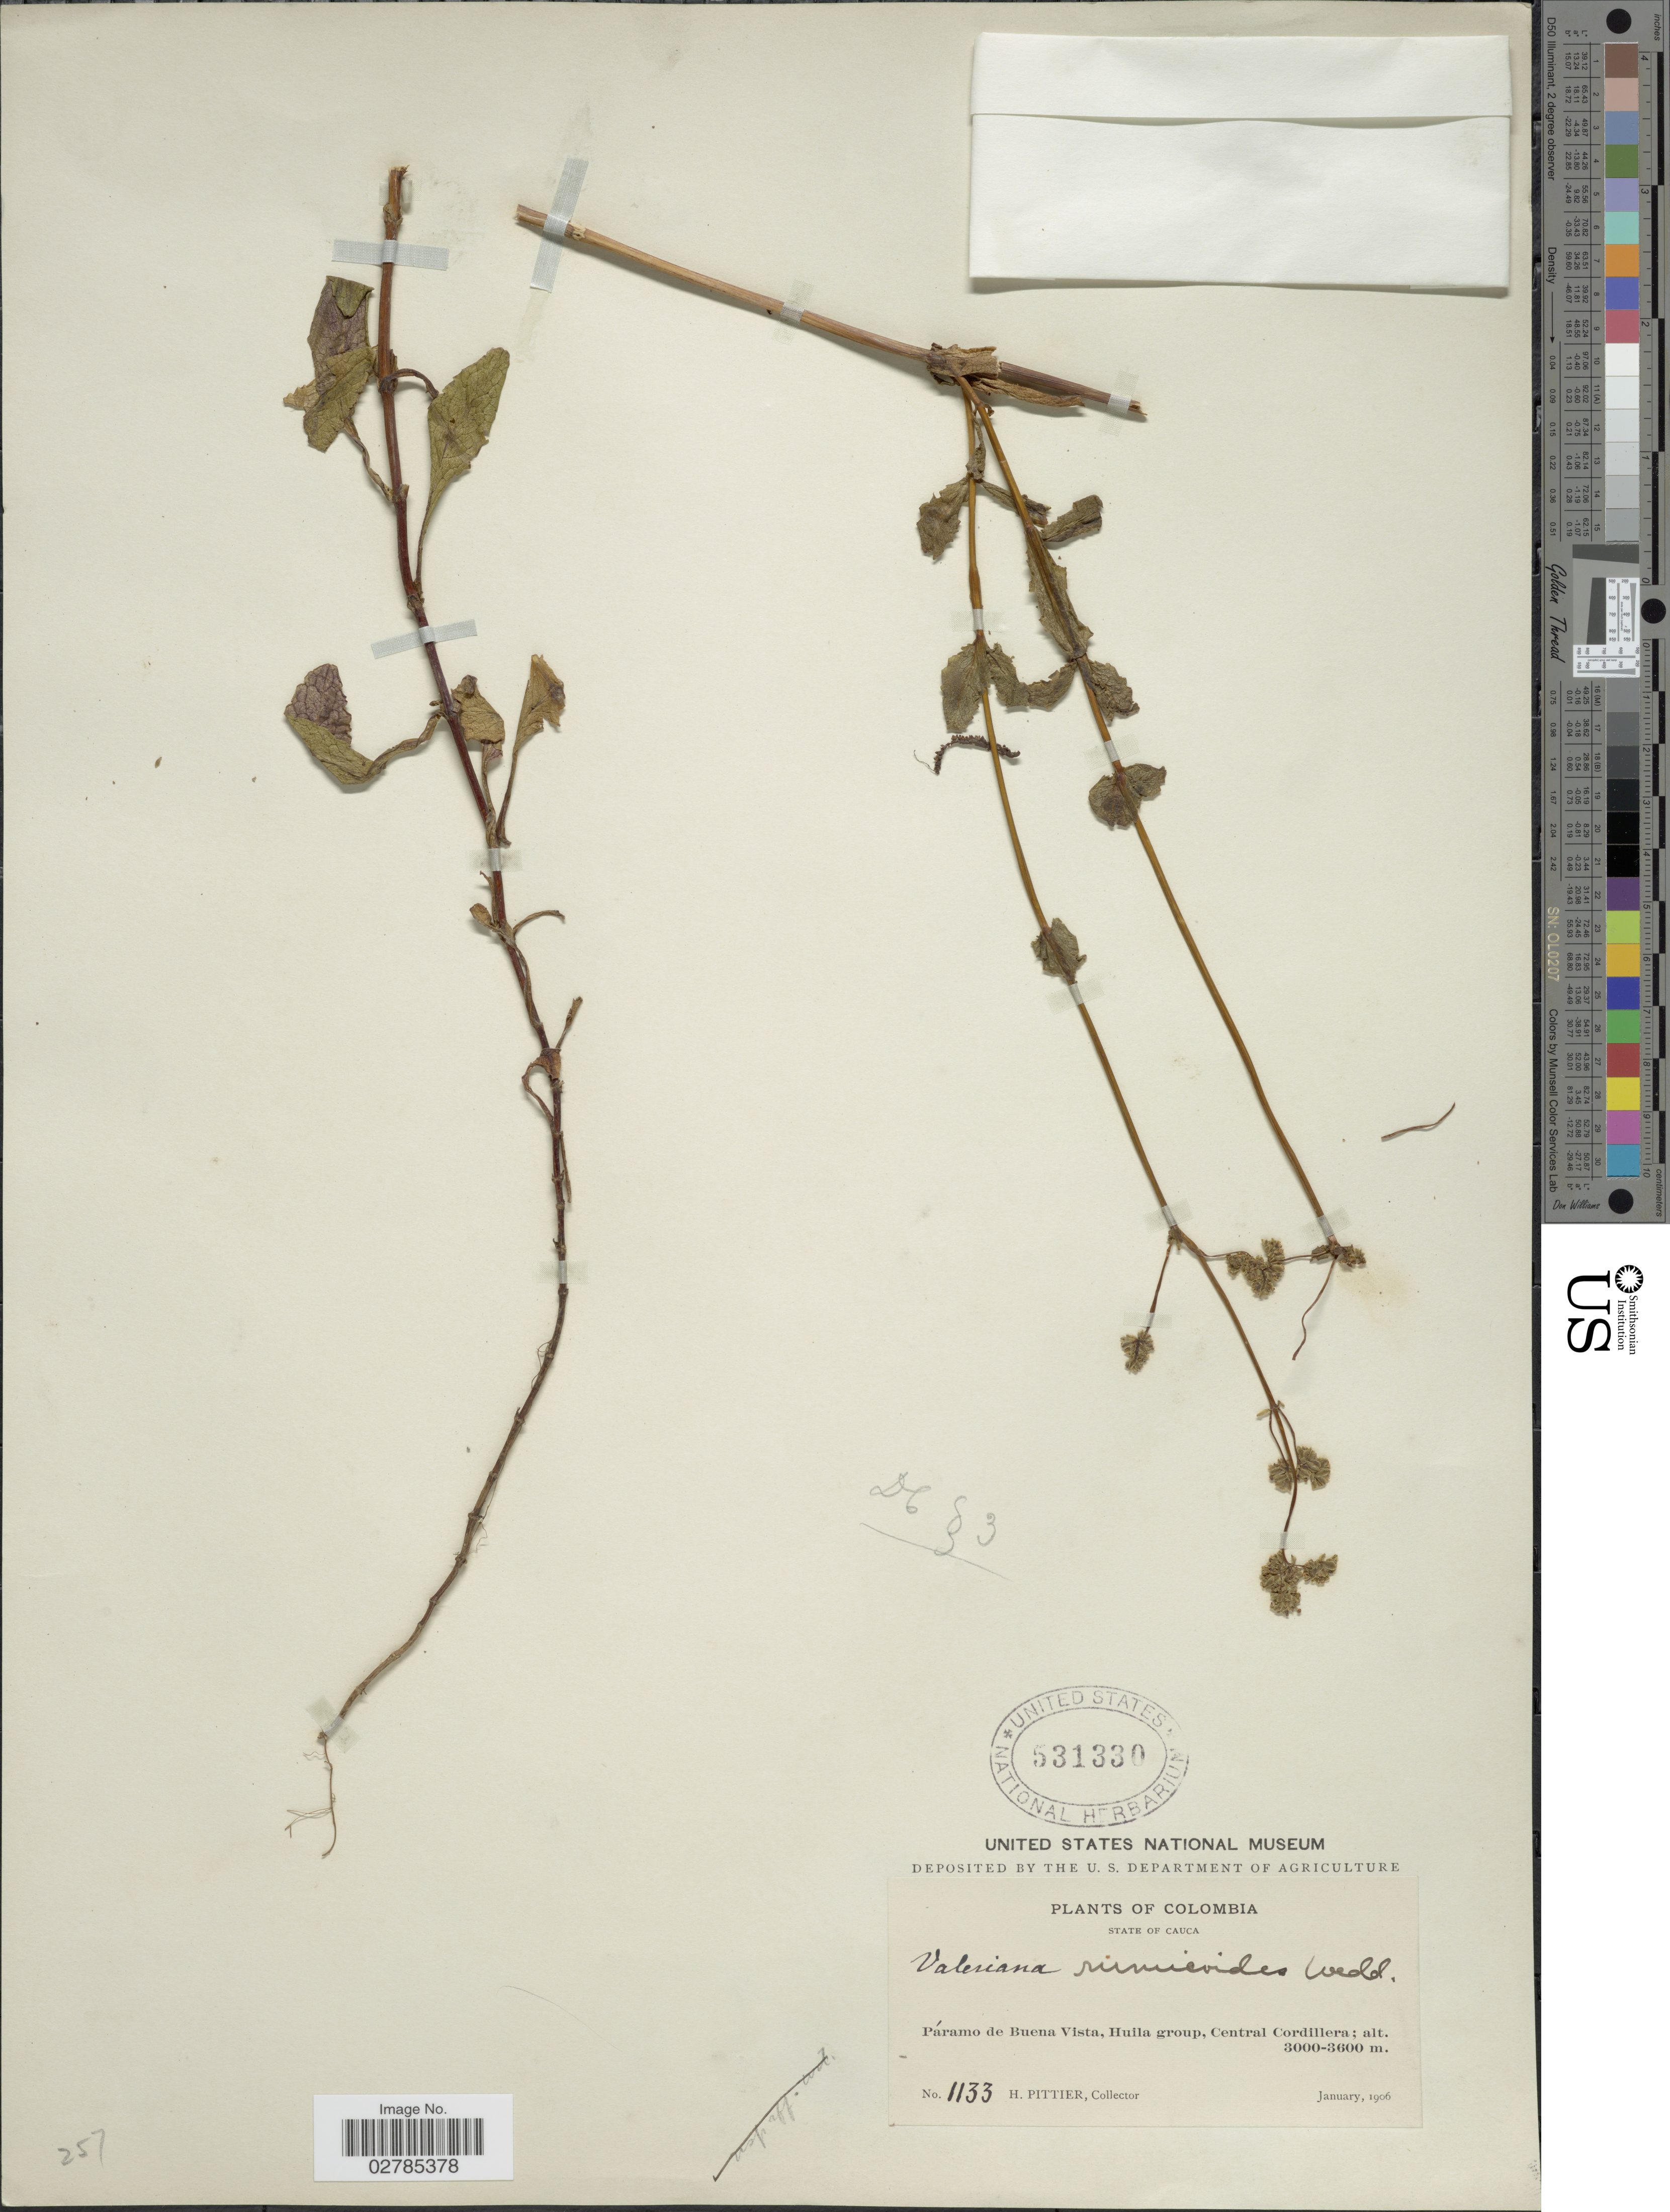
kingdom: Plantae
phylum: Tracheophyta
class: Magnoliopsida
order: Dipsacales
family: Caprifoliaceae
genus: Valeriana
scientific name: Valeriana rumicoides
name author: Wedd.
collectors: H. F. Pittier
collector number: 1133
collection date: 1906-01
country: Colombia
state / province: Cauca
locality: State of Cauca. Páramo de Buena Vista, Huila group, Central Cordillera.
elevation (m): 3000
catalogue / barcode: US 531330